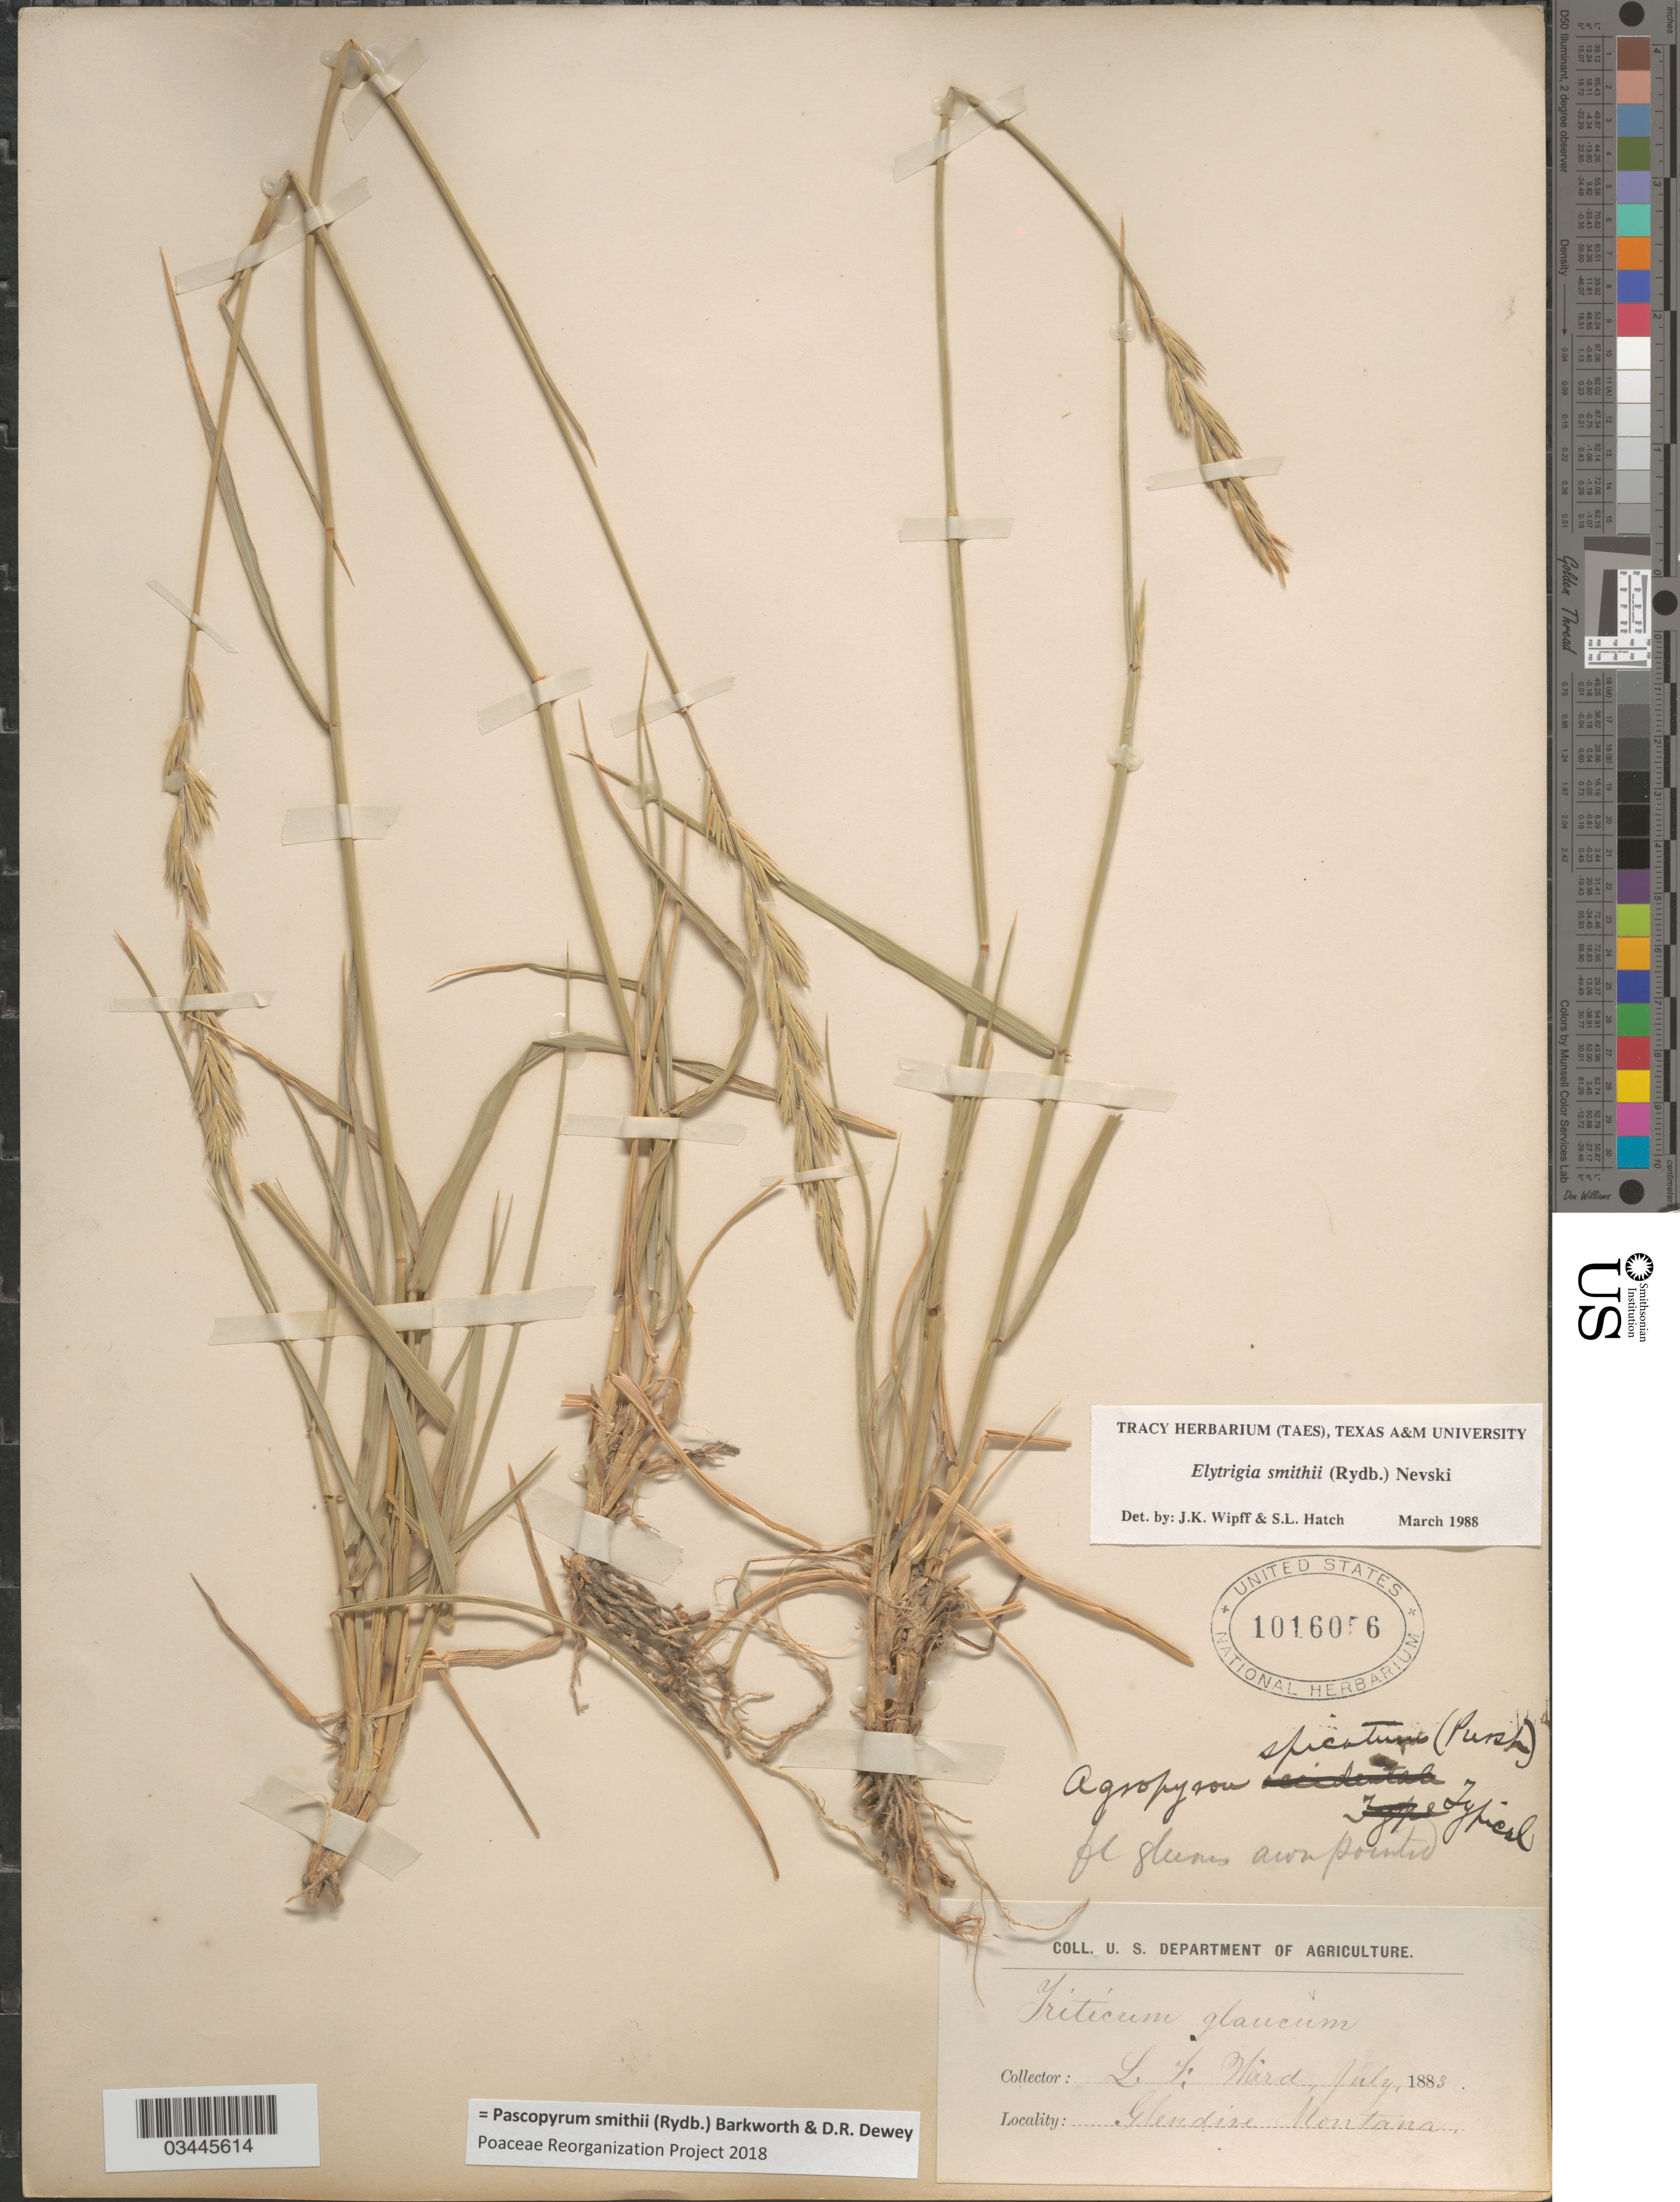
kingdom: Plantae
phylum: Tracheophyta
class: Liliopsida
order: Poales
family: Poaceae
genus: Pascopyrum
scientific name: Pascopyrum smithii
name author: (Rydb.) Barkworth & Dewey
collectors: L. Ward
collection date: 1883-07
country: United States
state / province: Montana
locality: Glendive.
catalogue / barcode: US 1016056